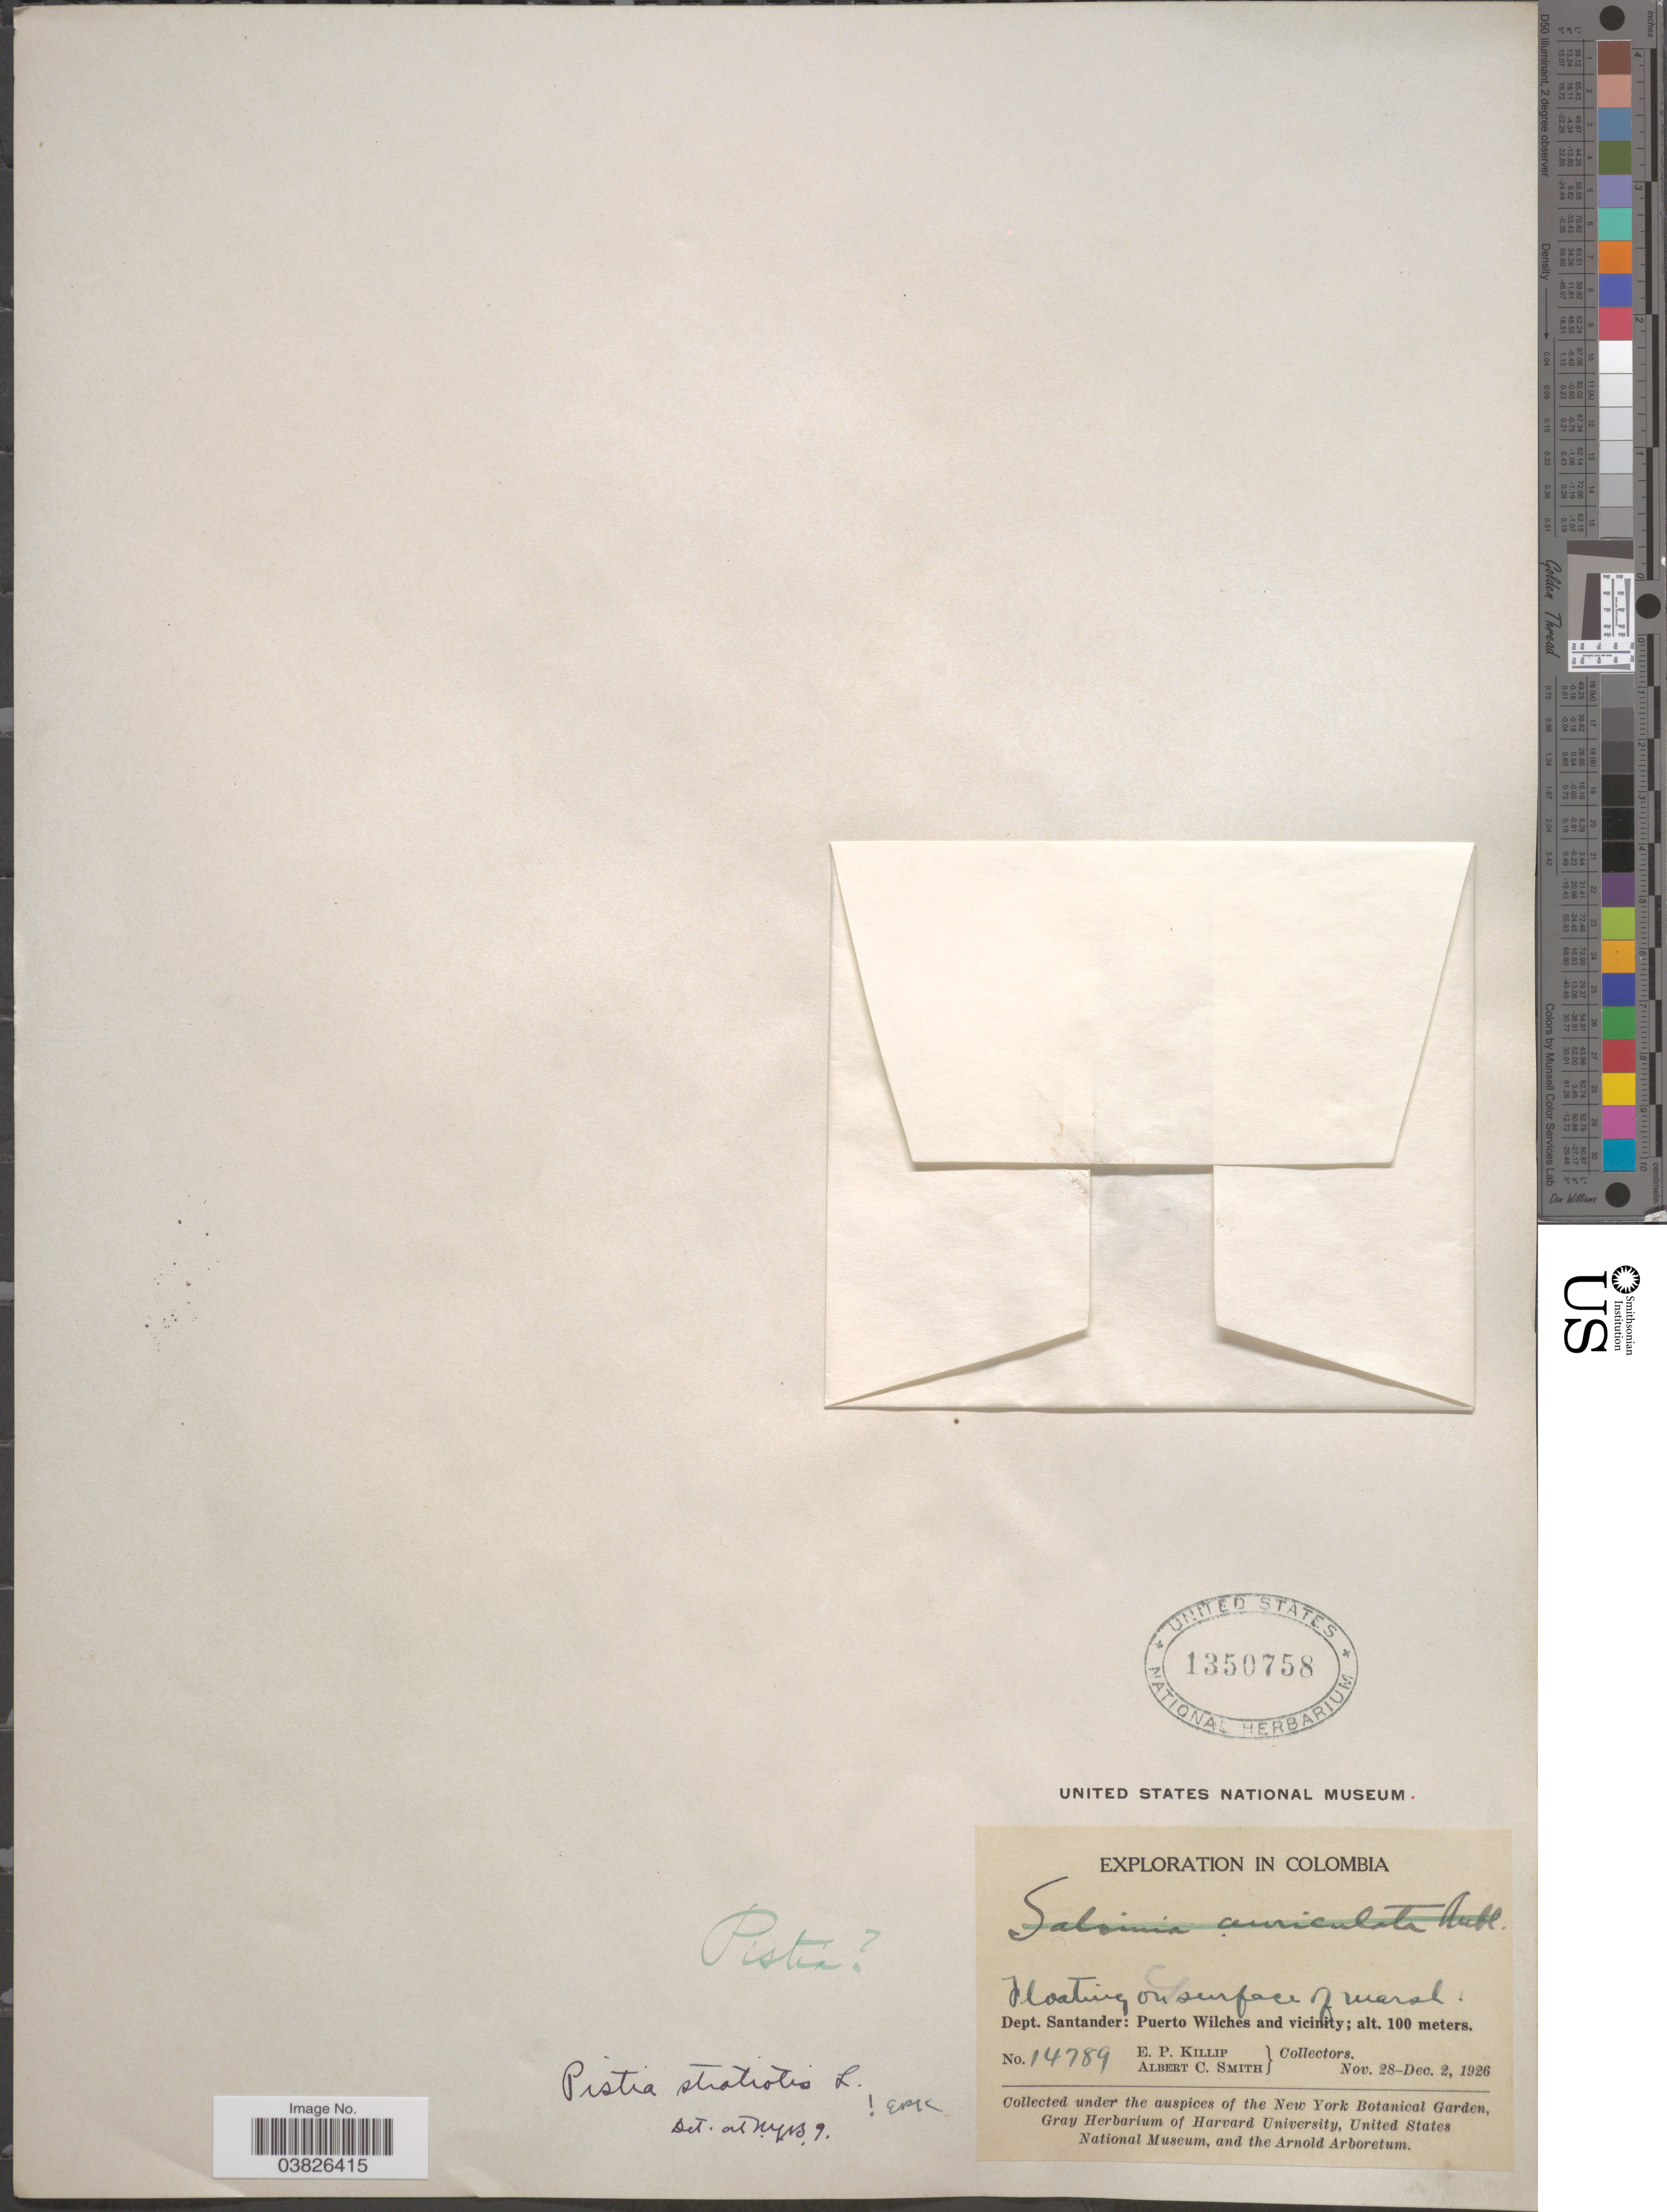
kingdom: Plantae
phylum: Tracheophyta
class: Liliopsida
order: Alismatales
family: Araceae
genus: Pistia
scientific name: Pistia stratiotes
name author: L.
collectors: E. P. Killip & A. C. Smith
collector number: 14789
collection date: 1926-11-28/1926-12-02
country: Colombia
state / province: Santander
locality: On surface of marsh. Dept. Santander: Puerto Wilches and vicinity.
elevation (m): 100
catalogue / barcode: US 1350758